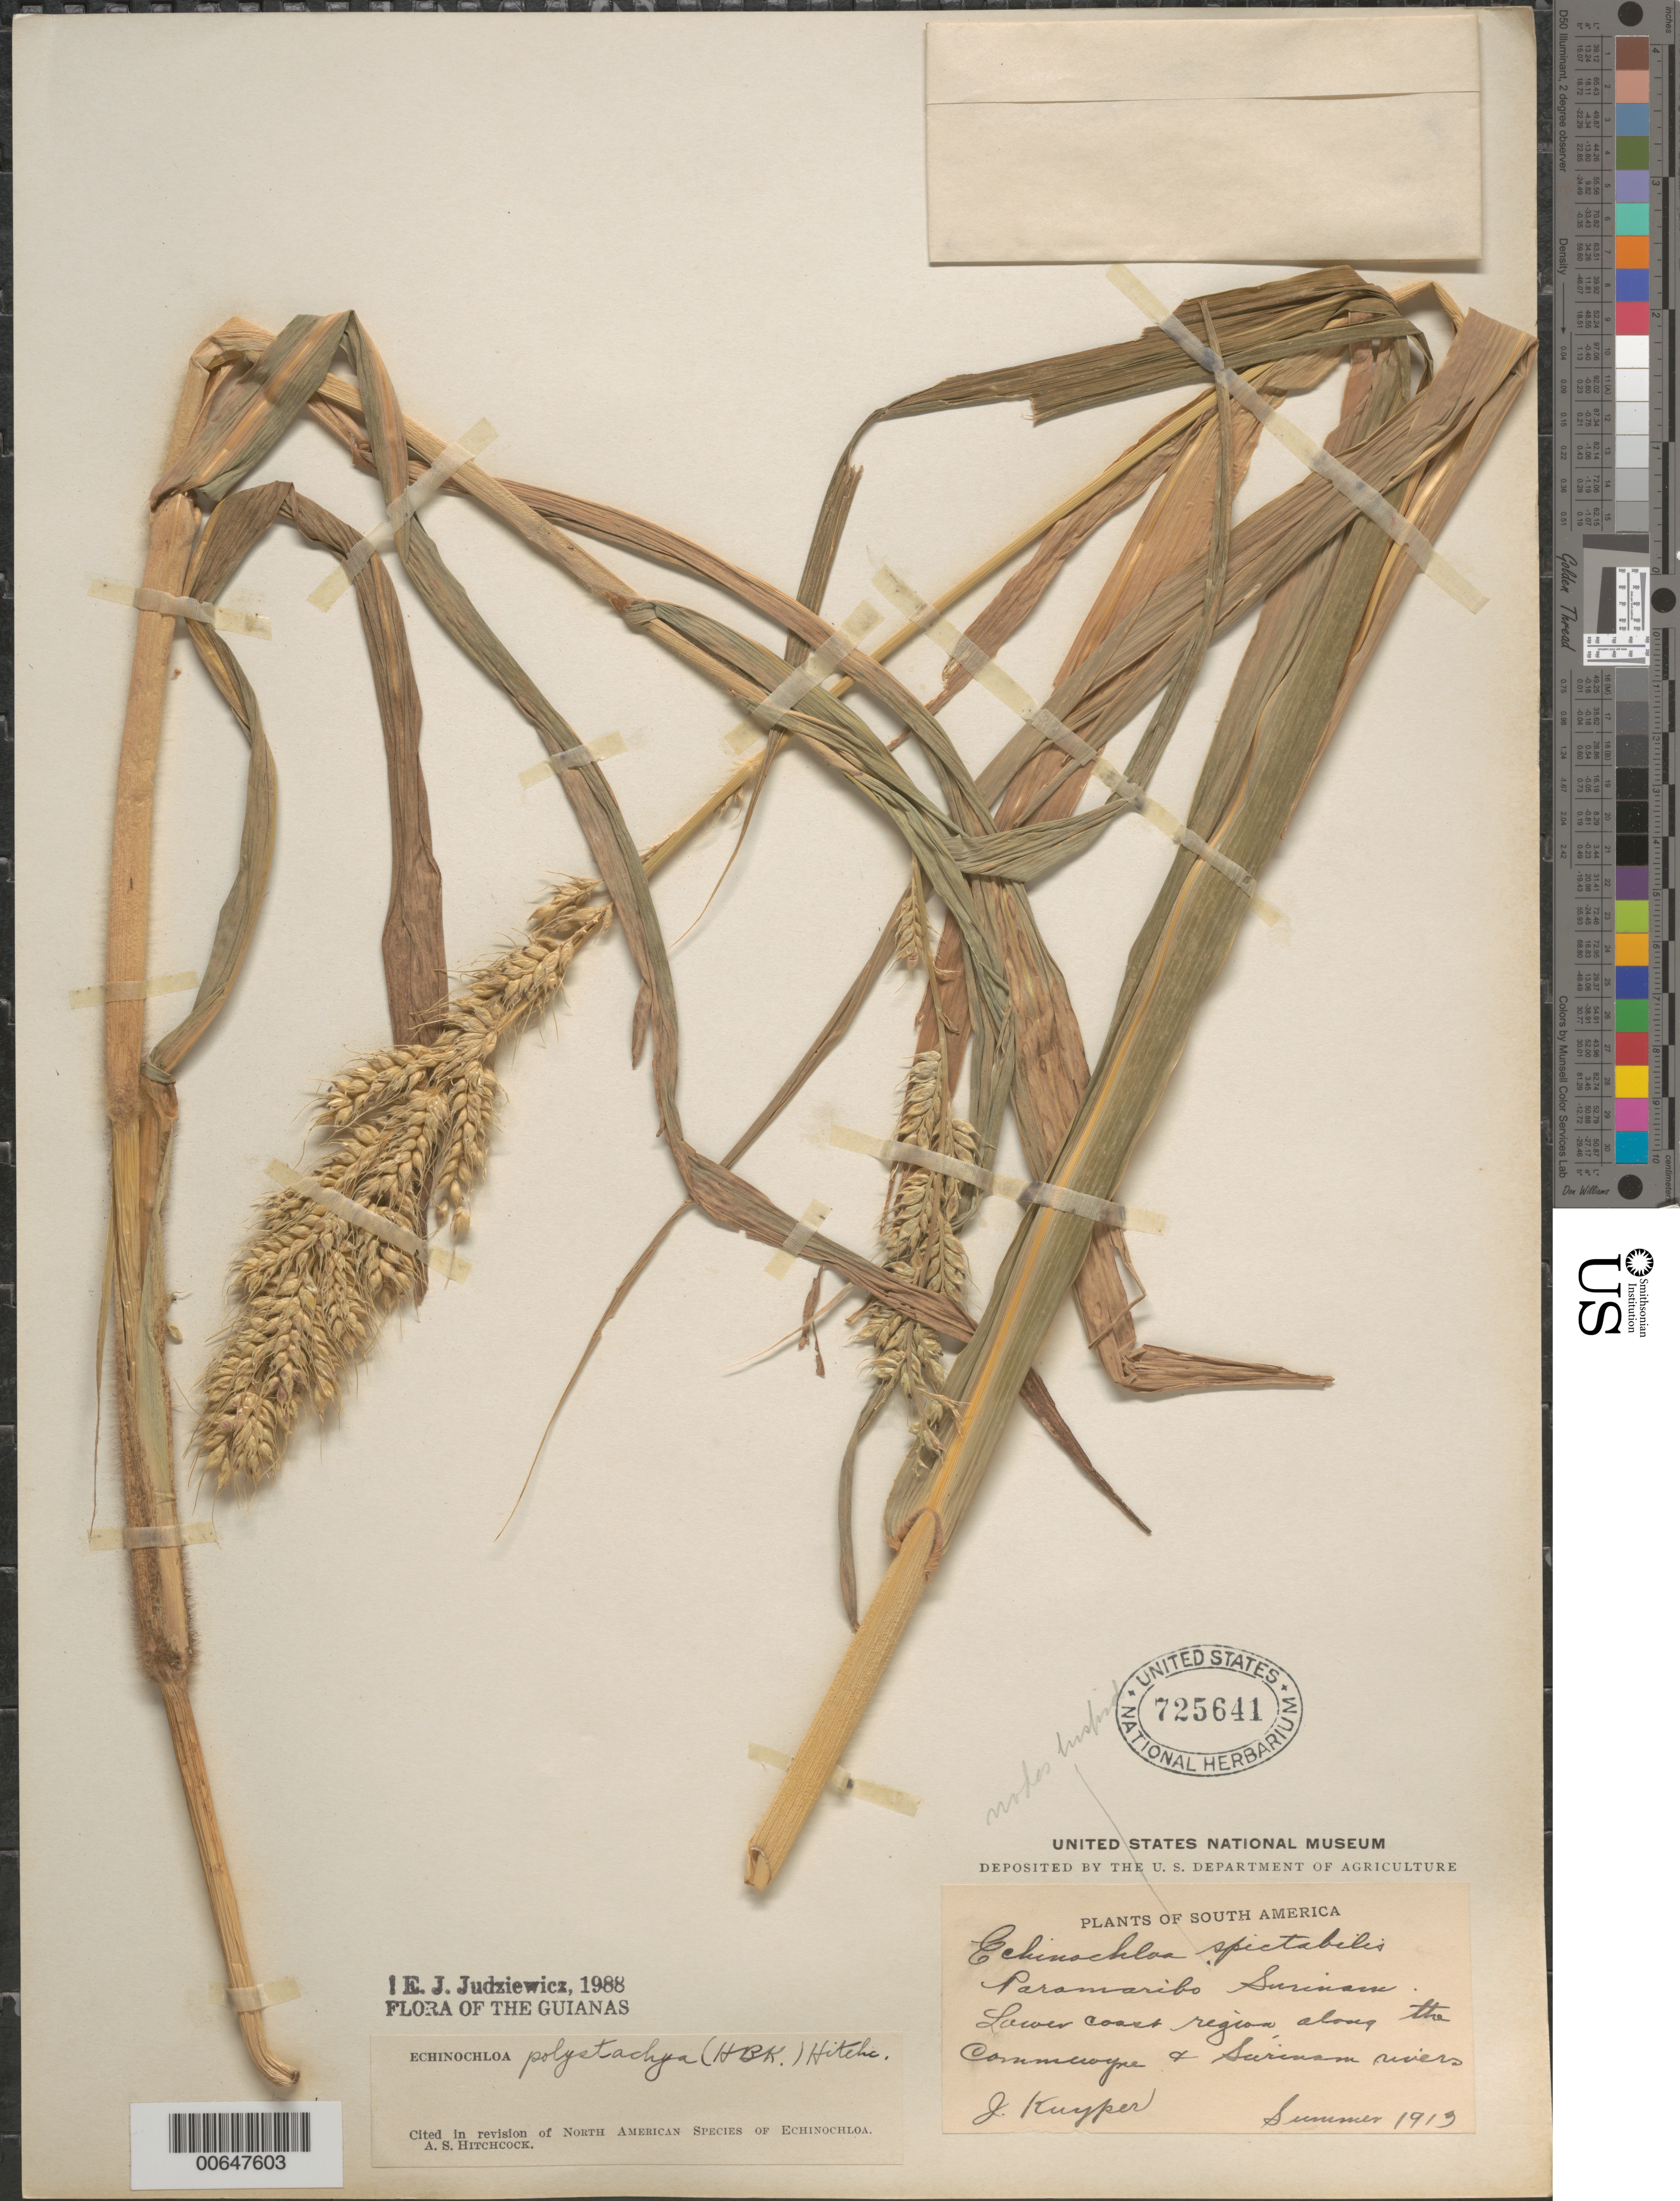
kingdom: Plantae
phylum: Tracheophyta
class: Liliopsida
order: Poales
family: Poaceae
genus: Echinochloa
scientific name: Echinochloa polystachya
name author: (Kunth) Hitchc.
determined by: Judziewicz, E. J.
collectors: J. Kuyper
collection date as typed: Summer 1913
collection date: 1913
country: Suriname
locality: Paramaribo, lower coast region along the Commewyne and Surinam Rivers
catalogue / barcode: US 725641